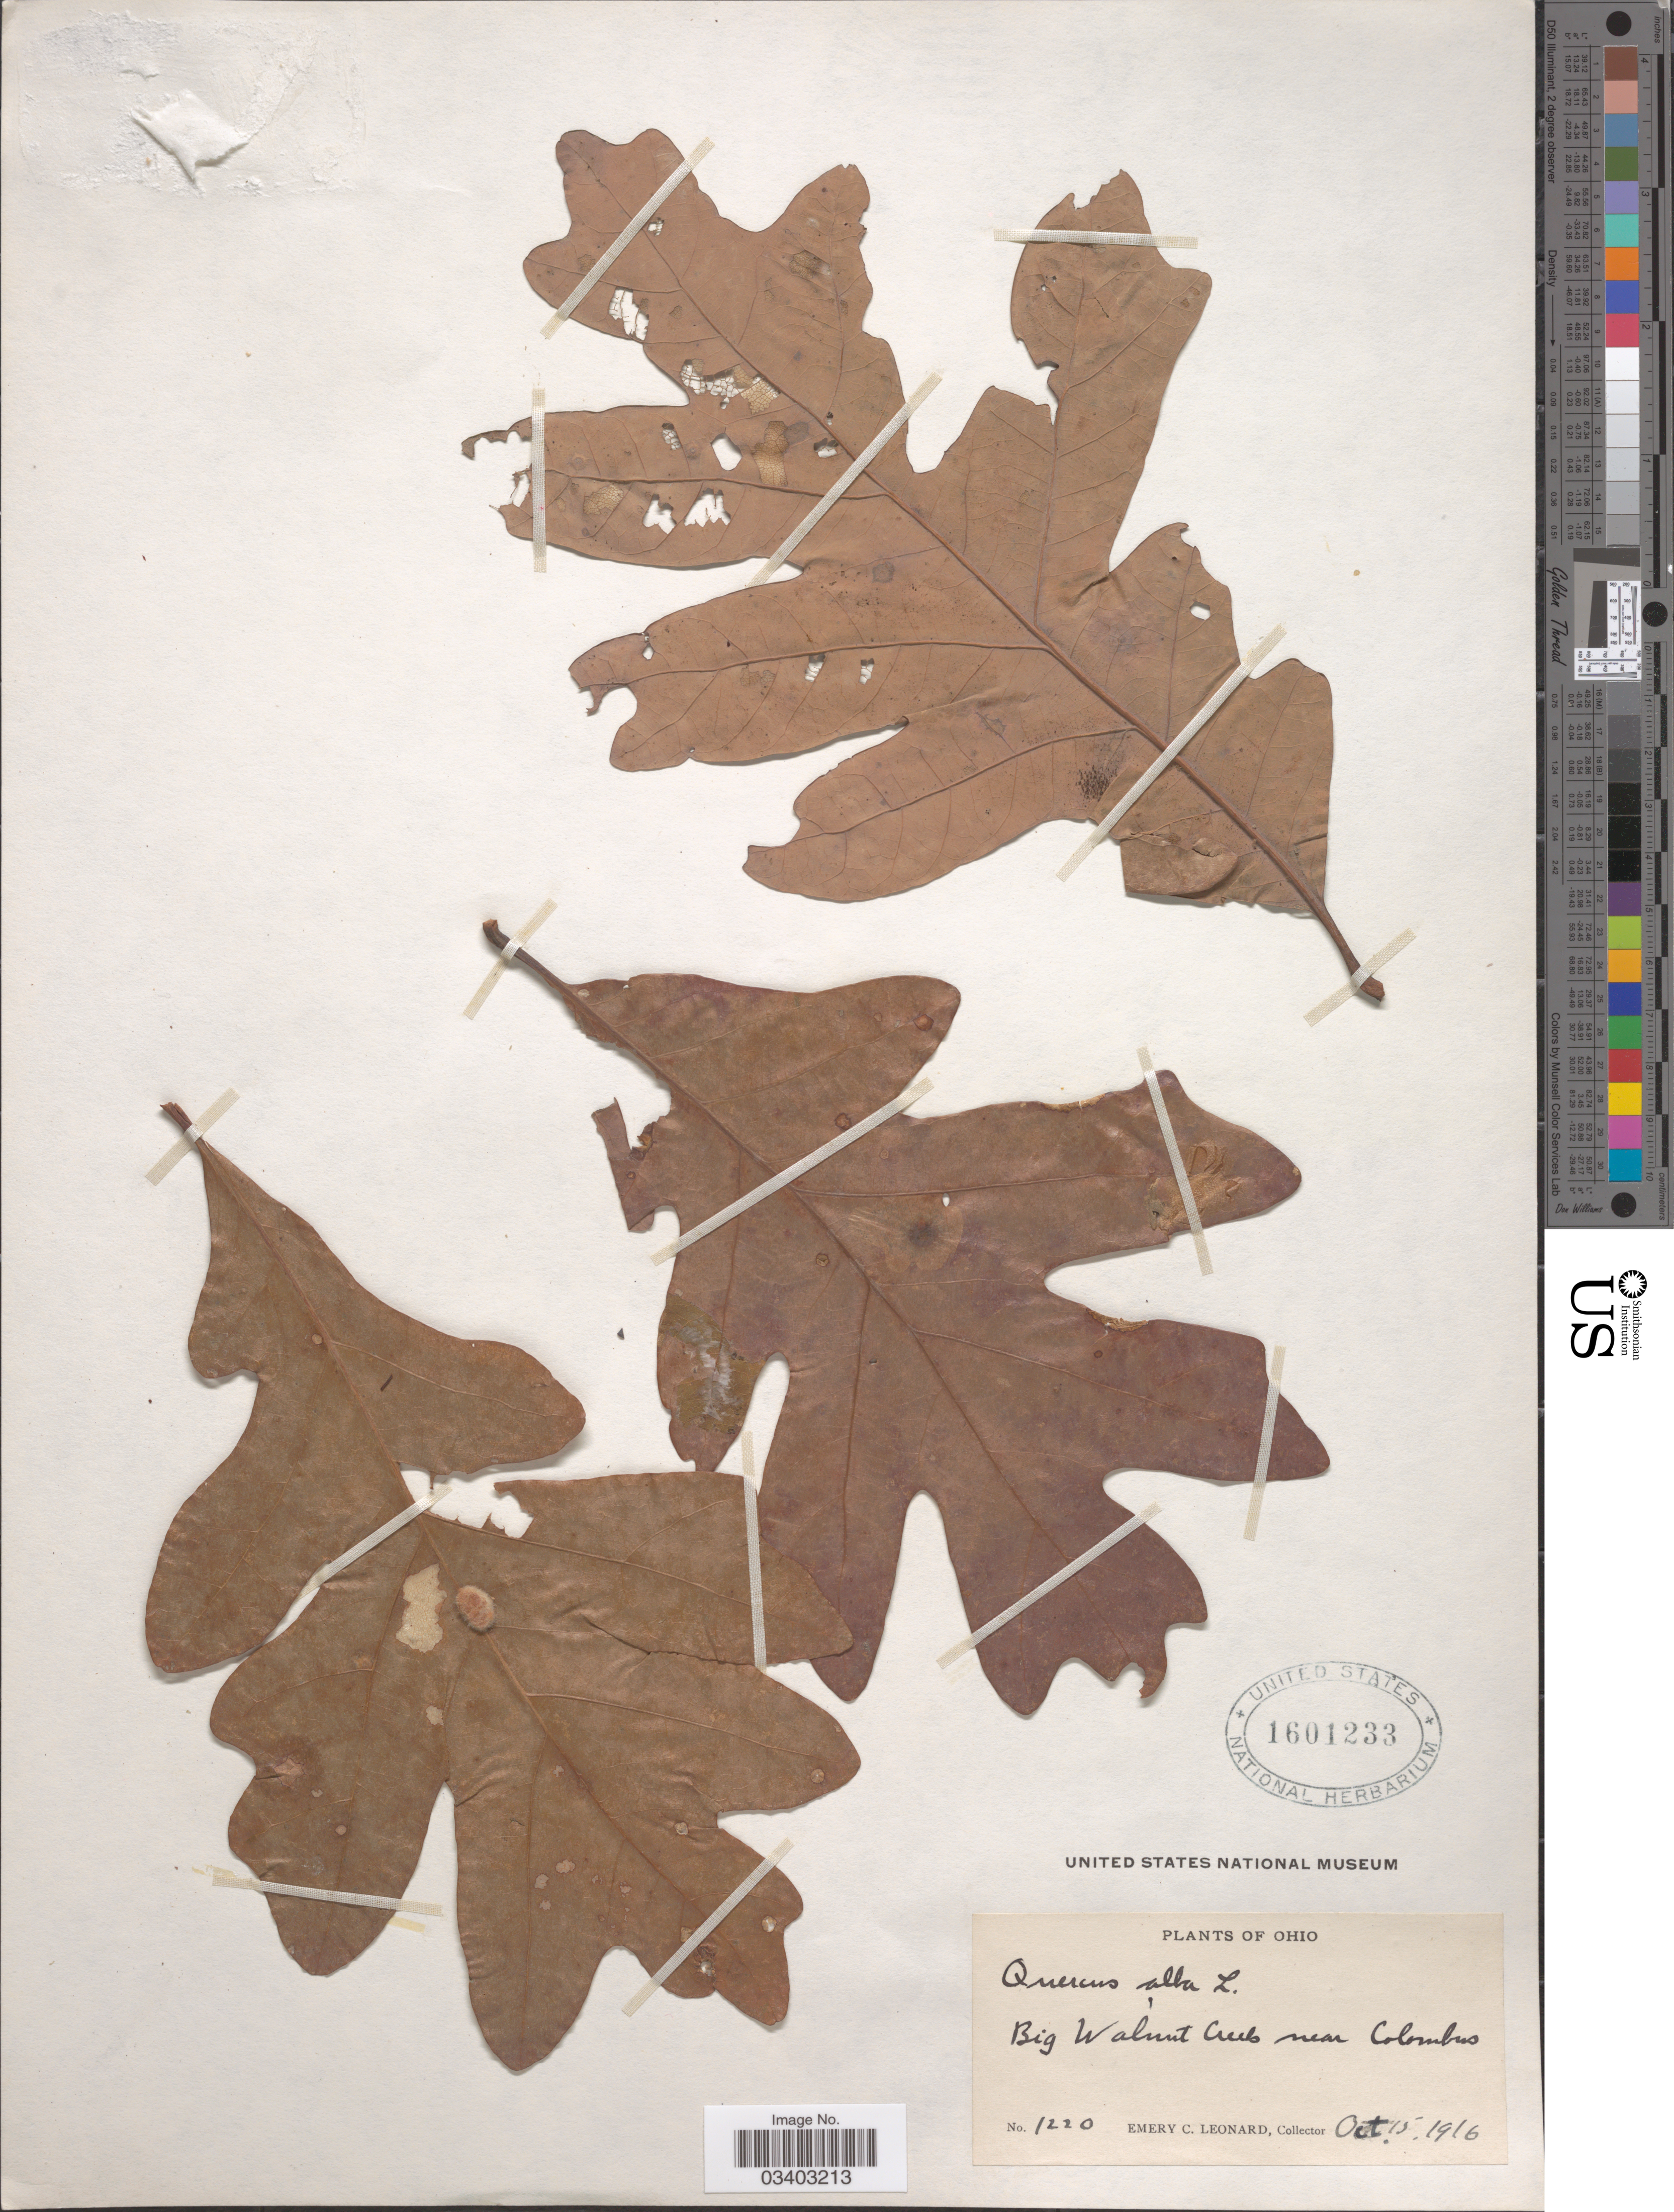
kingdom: Plantae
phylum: Tracheophyta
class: Magnoliopsida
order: Fagales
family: Fagaceae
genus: Quercus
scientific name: Quercus alba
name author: L.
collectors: E. C. Leonard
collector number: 1220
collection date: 1916-10-15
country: United States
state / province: Ohio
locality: Big Walnut Creek near Colombus.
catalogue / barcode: US 1601233